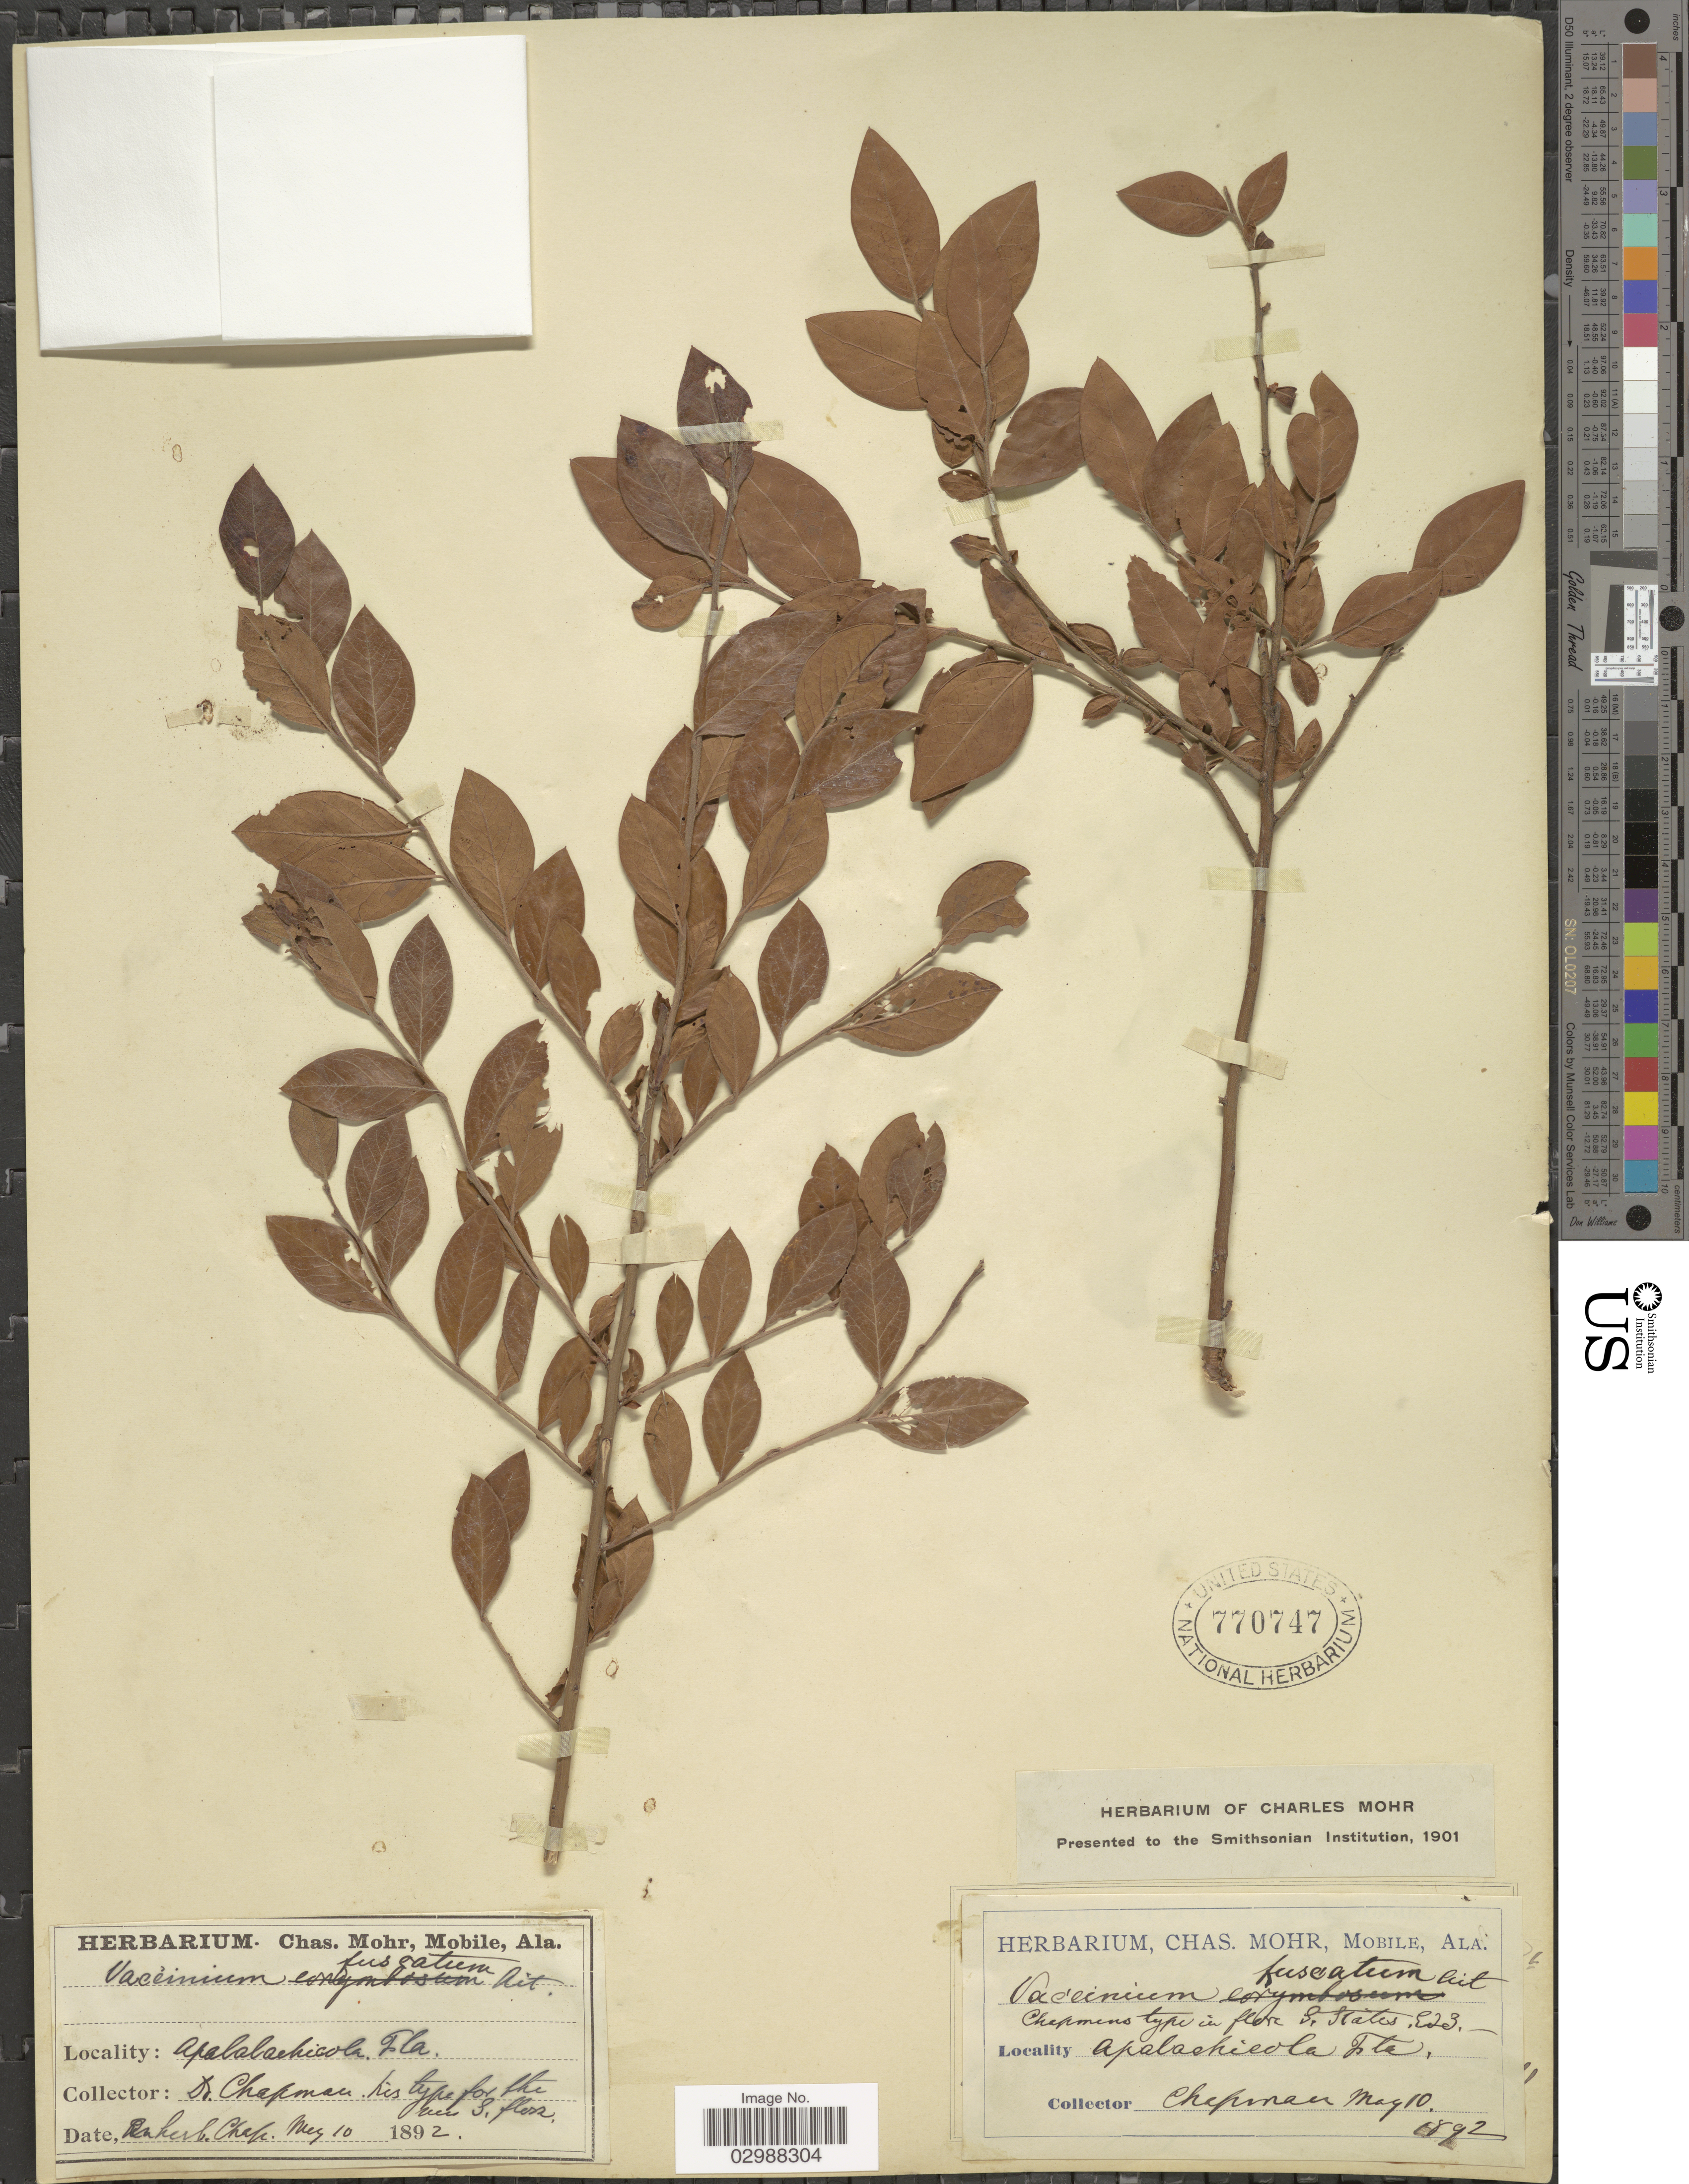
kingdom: Plantae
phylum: Tracheophyta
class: Magnoliopsida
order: Ericales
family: Ericaceae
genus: Vaccinium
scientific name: Vaccinium fuscatum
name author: Aiton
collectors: A. Chapman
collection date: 1892-05-10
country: United States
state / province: Florida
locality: Apalalachicola.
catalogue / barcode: US 770747